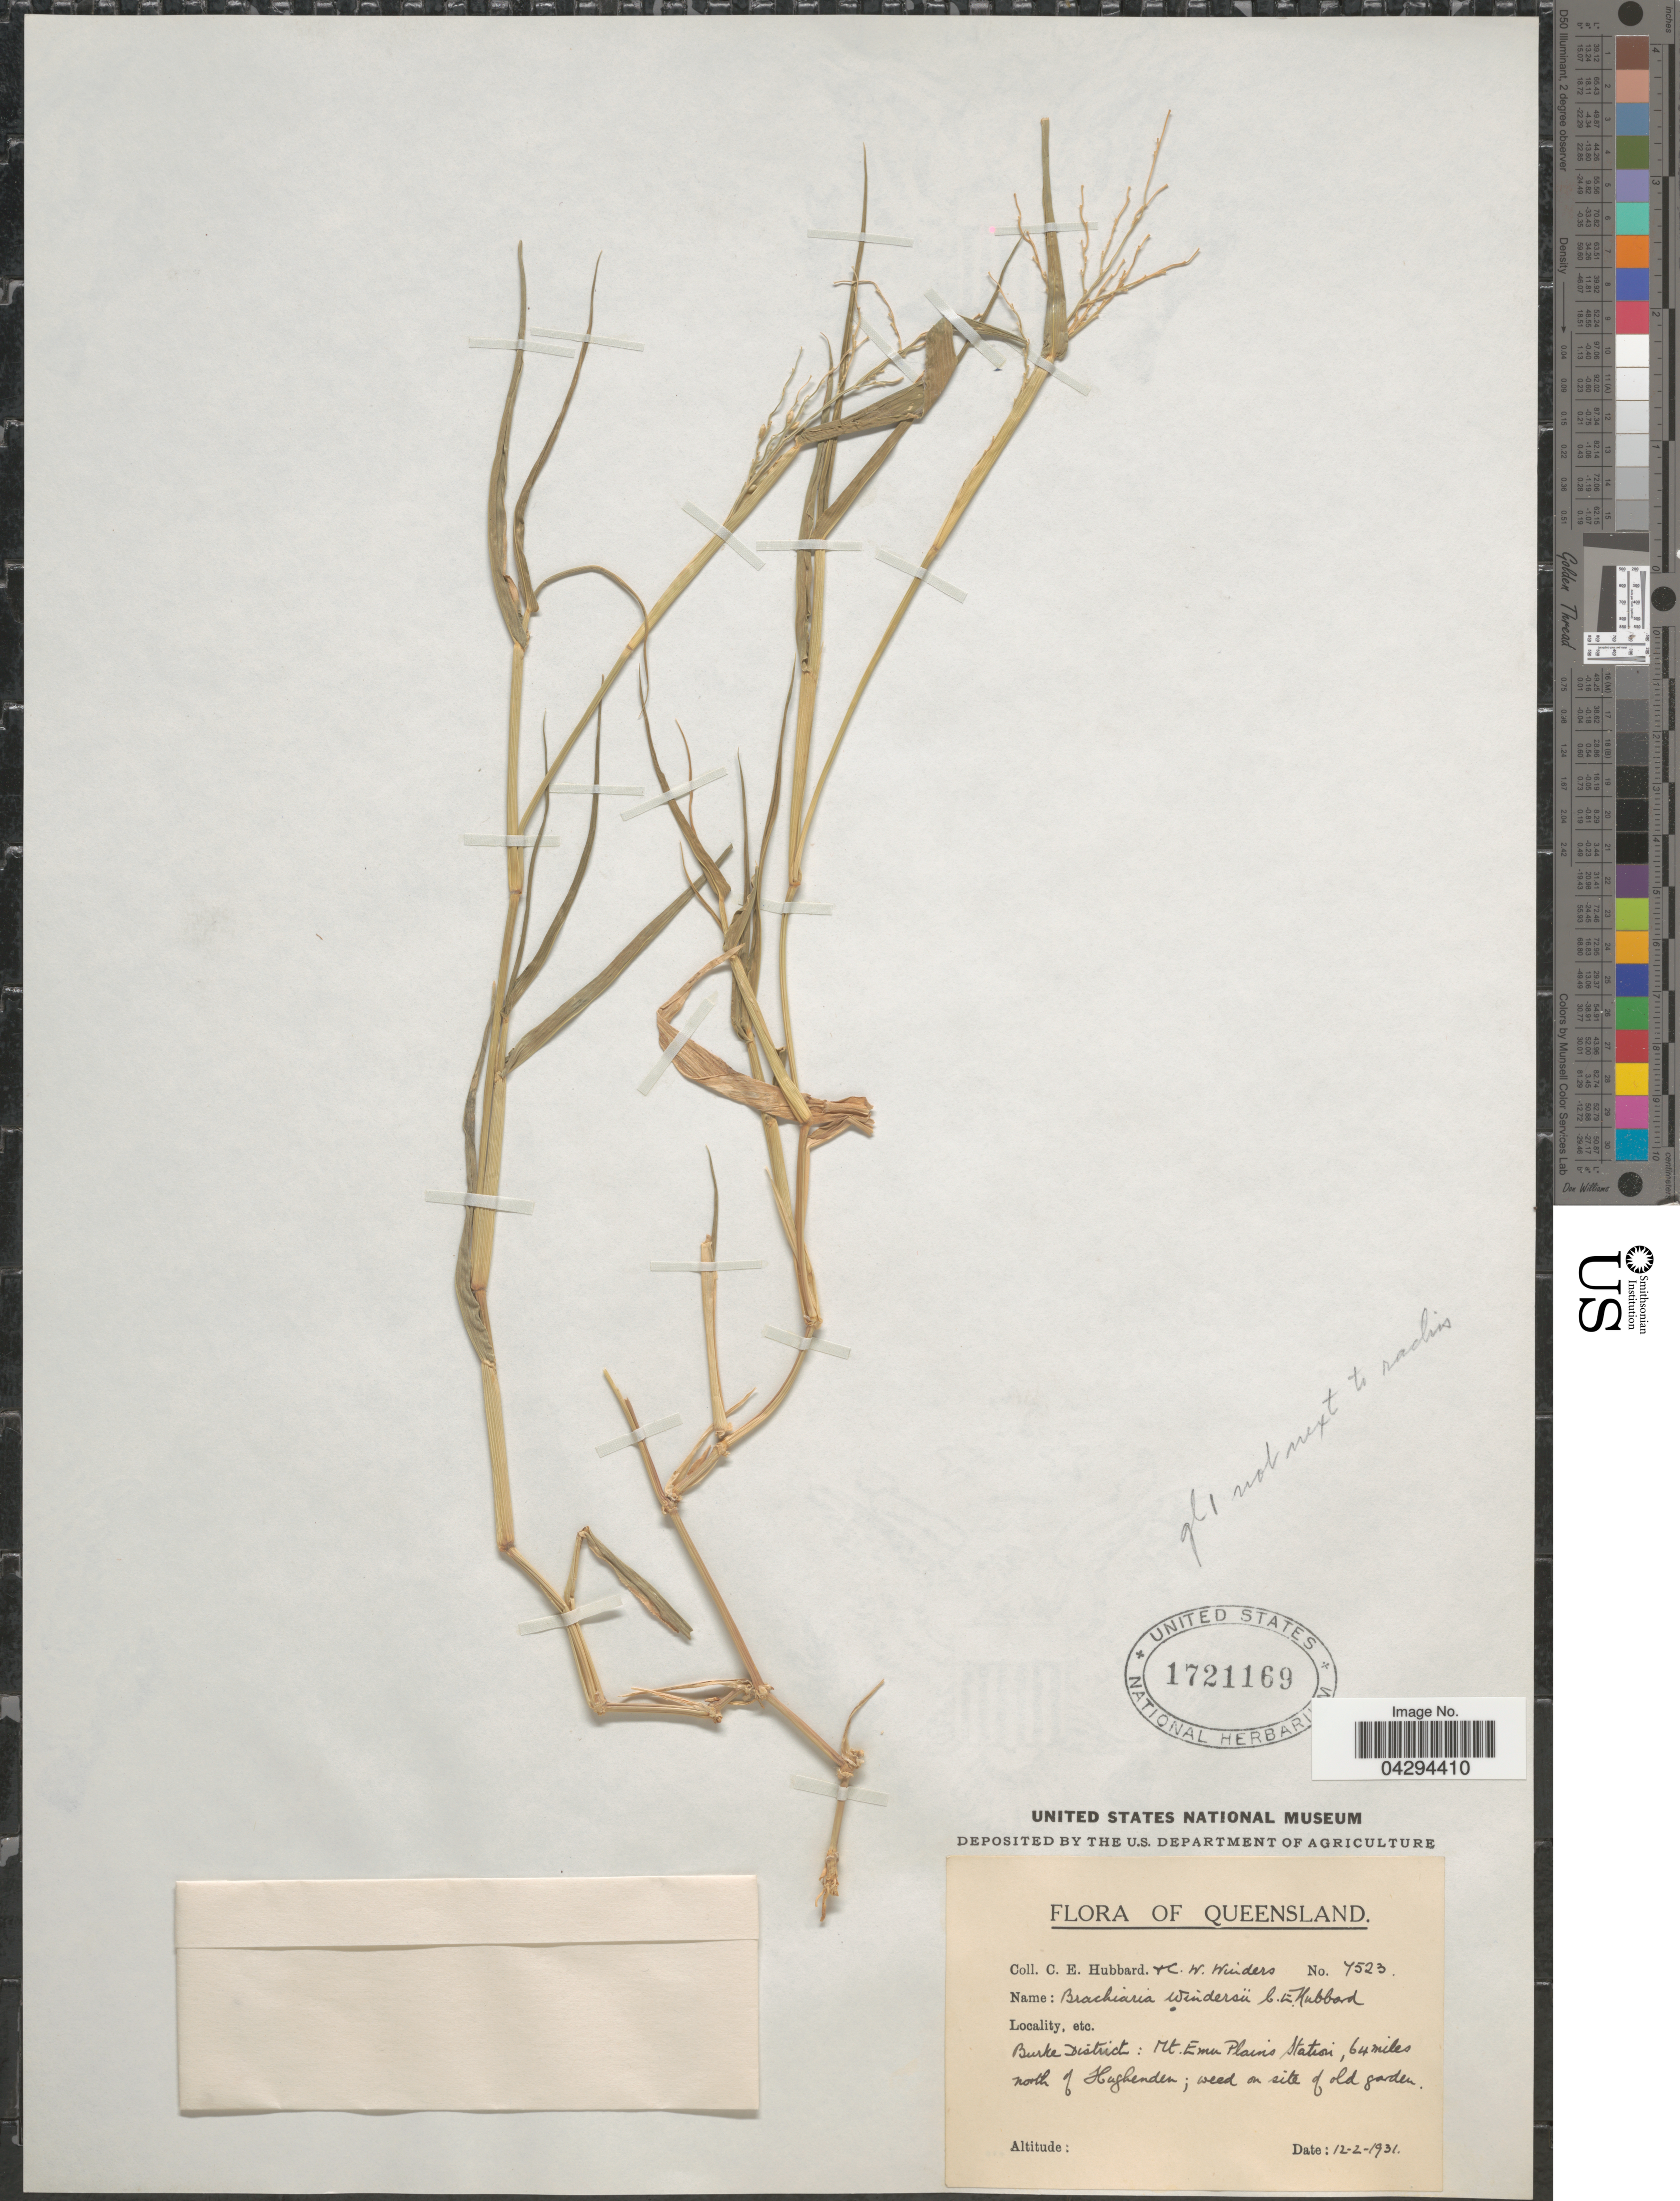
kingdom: Plantae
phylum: Tracheophyta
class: Liliopsida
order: Poales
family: Poaceae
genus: Urochloa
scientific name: Urochloa praetervisa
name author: (Domin) Hughes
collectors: C. E. Hubbard & C. Winders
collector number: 7523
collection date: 1931-02-12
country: Australia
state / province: Queensland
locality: Burke District: Mt. Ema Plains Station, 64 miles north of Hughenden; weed on site of old garden.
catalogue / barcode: US 1721169